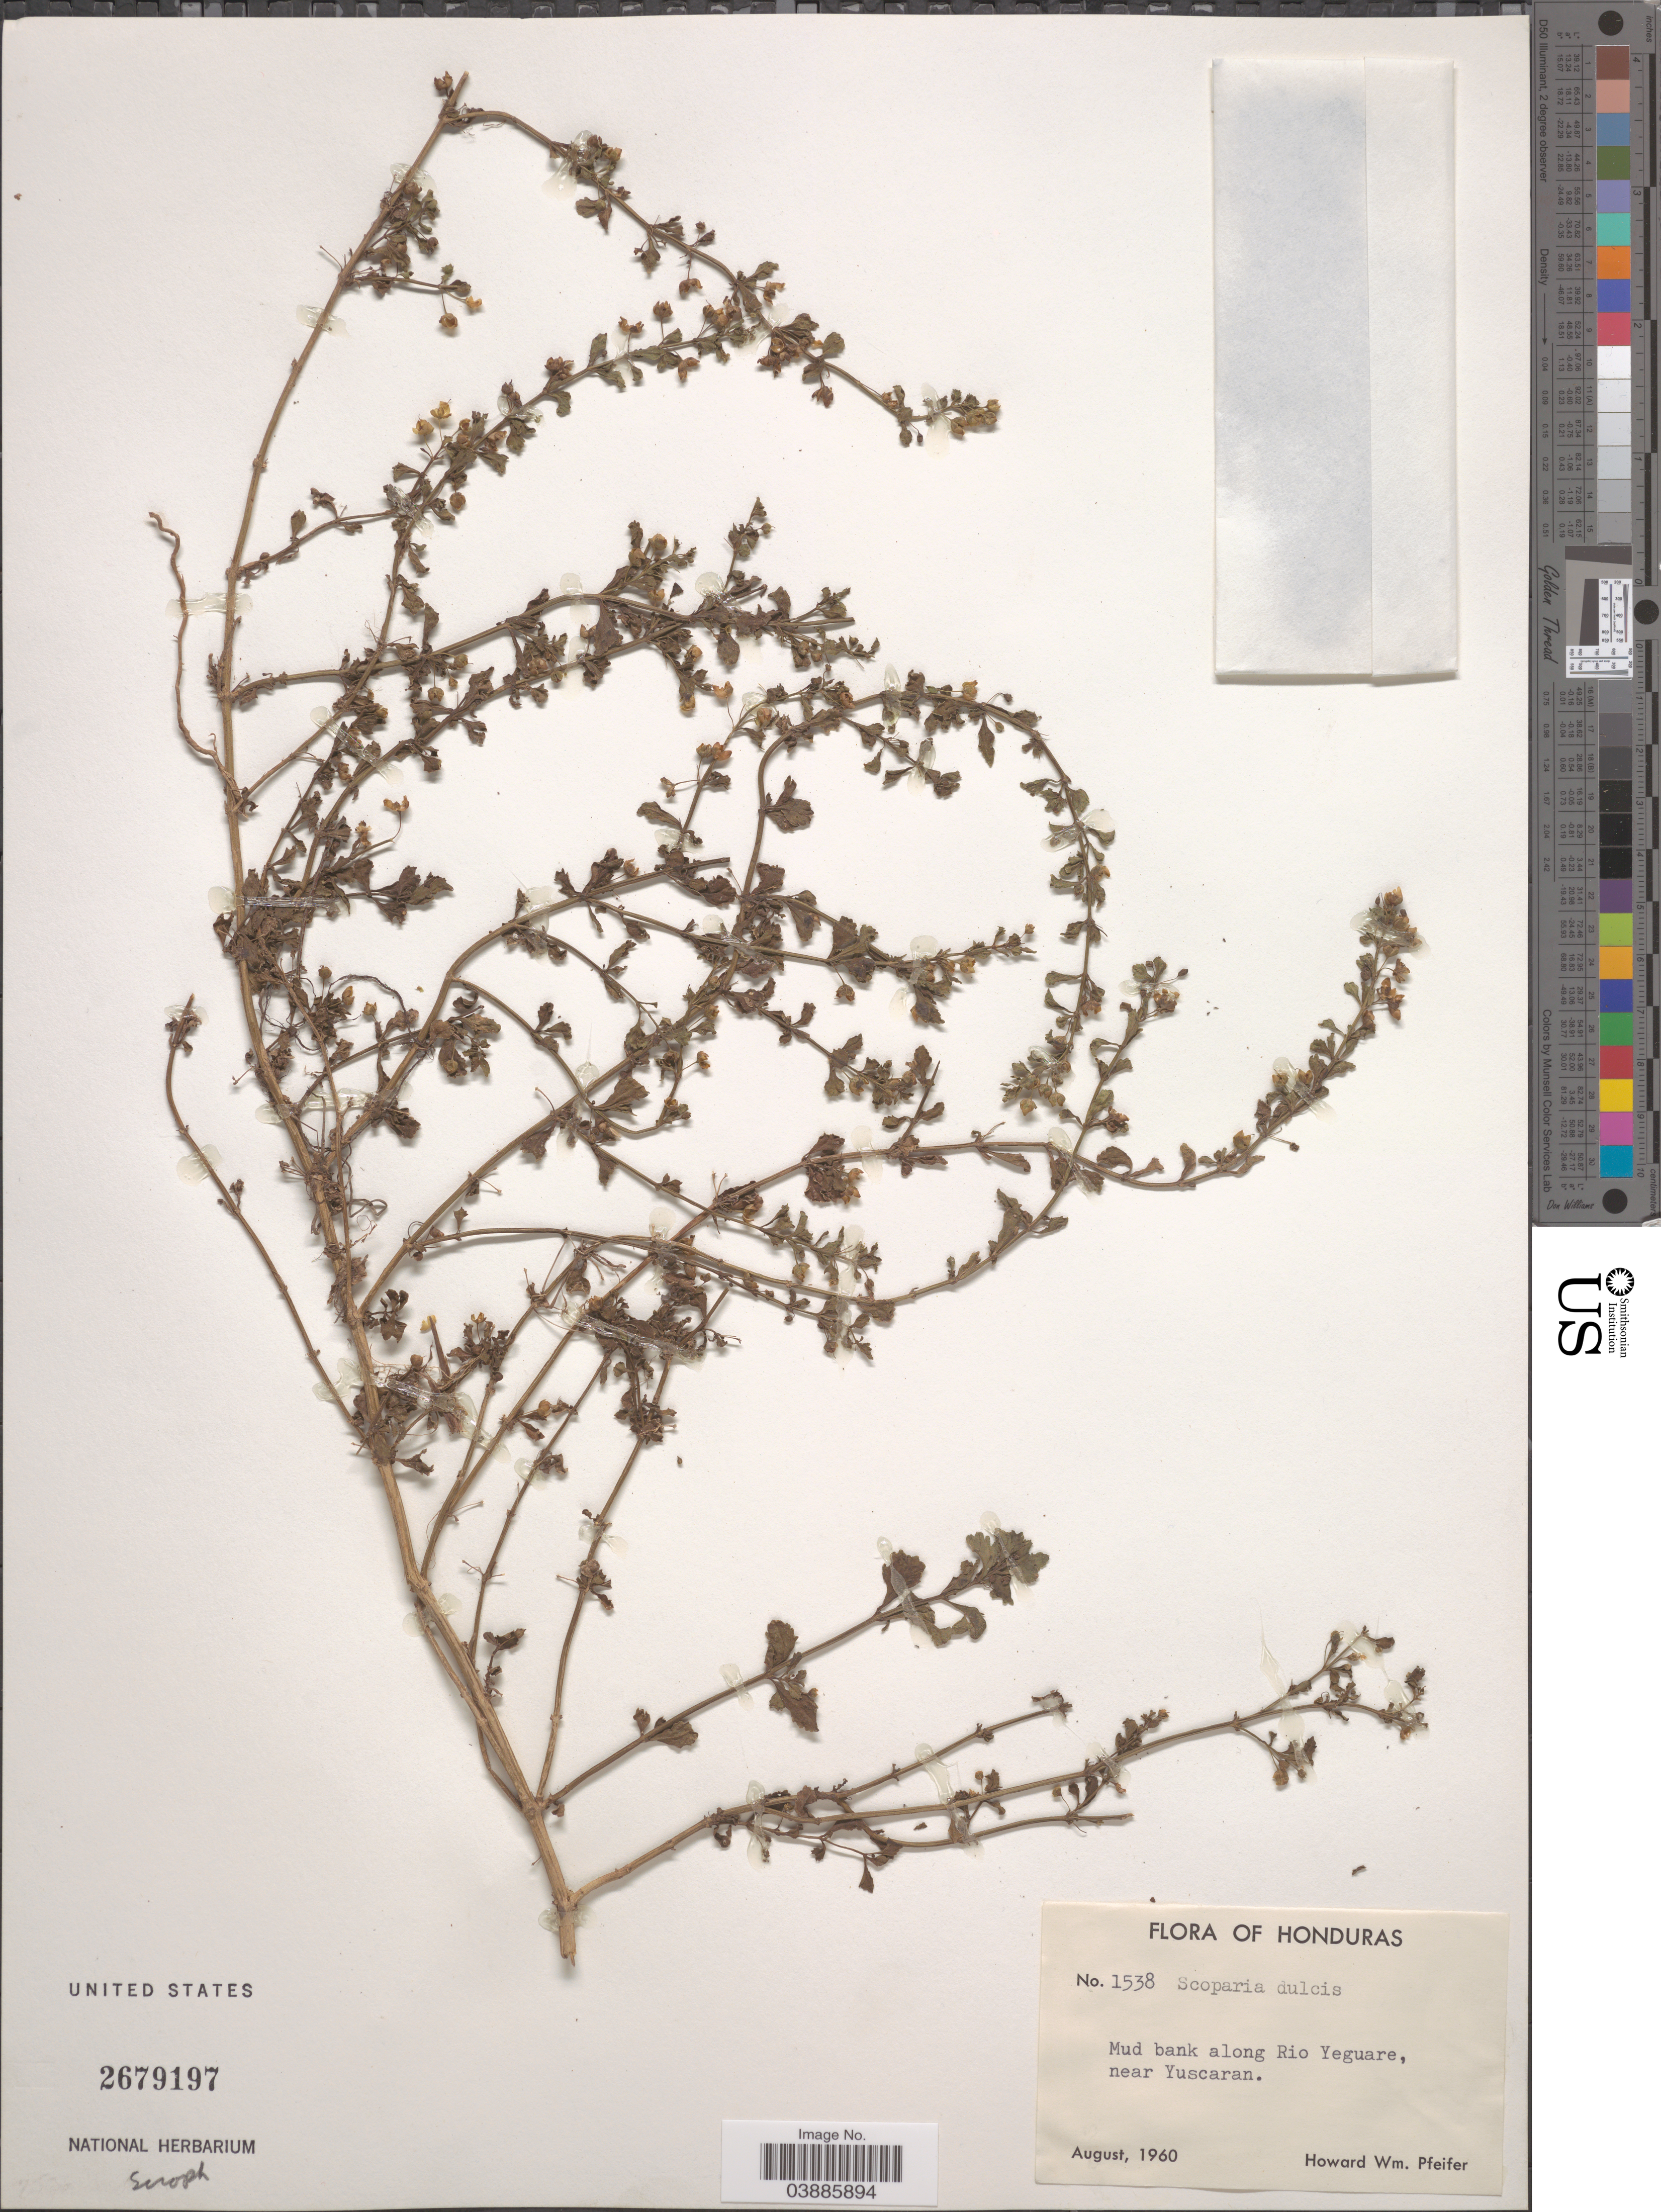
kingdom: Plantae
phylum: Tracheophyta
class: Magnoliopsida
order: Lamiales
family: Plantaginaceae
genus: Scoparia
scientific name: Scoparia dulcis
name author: L.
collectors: H. W. Pfeifer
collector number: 1538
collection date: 1960-08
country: Honduras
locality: Mud bank along Rio Yeguare, near Yuscaran.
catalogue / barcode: US 2679197